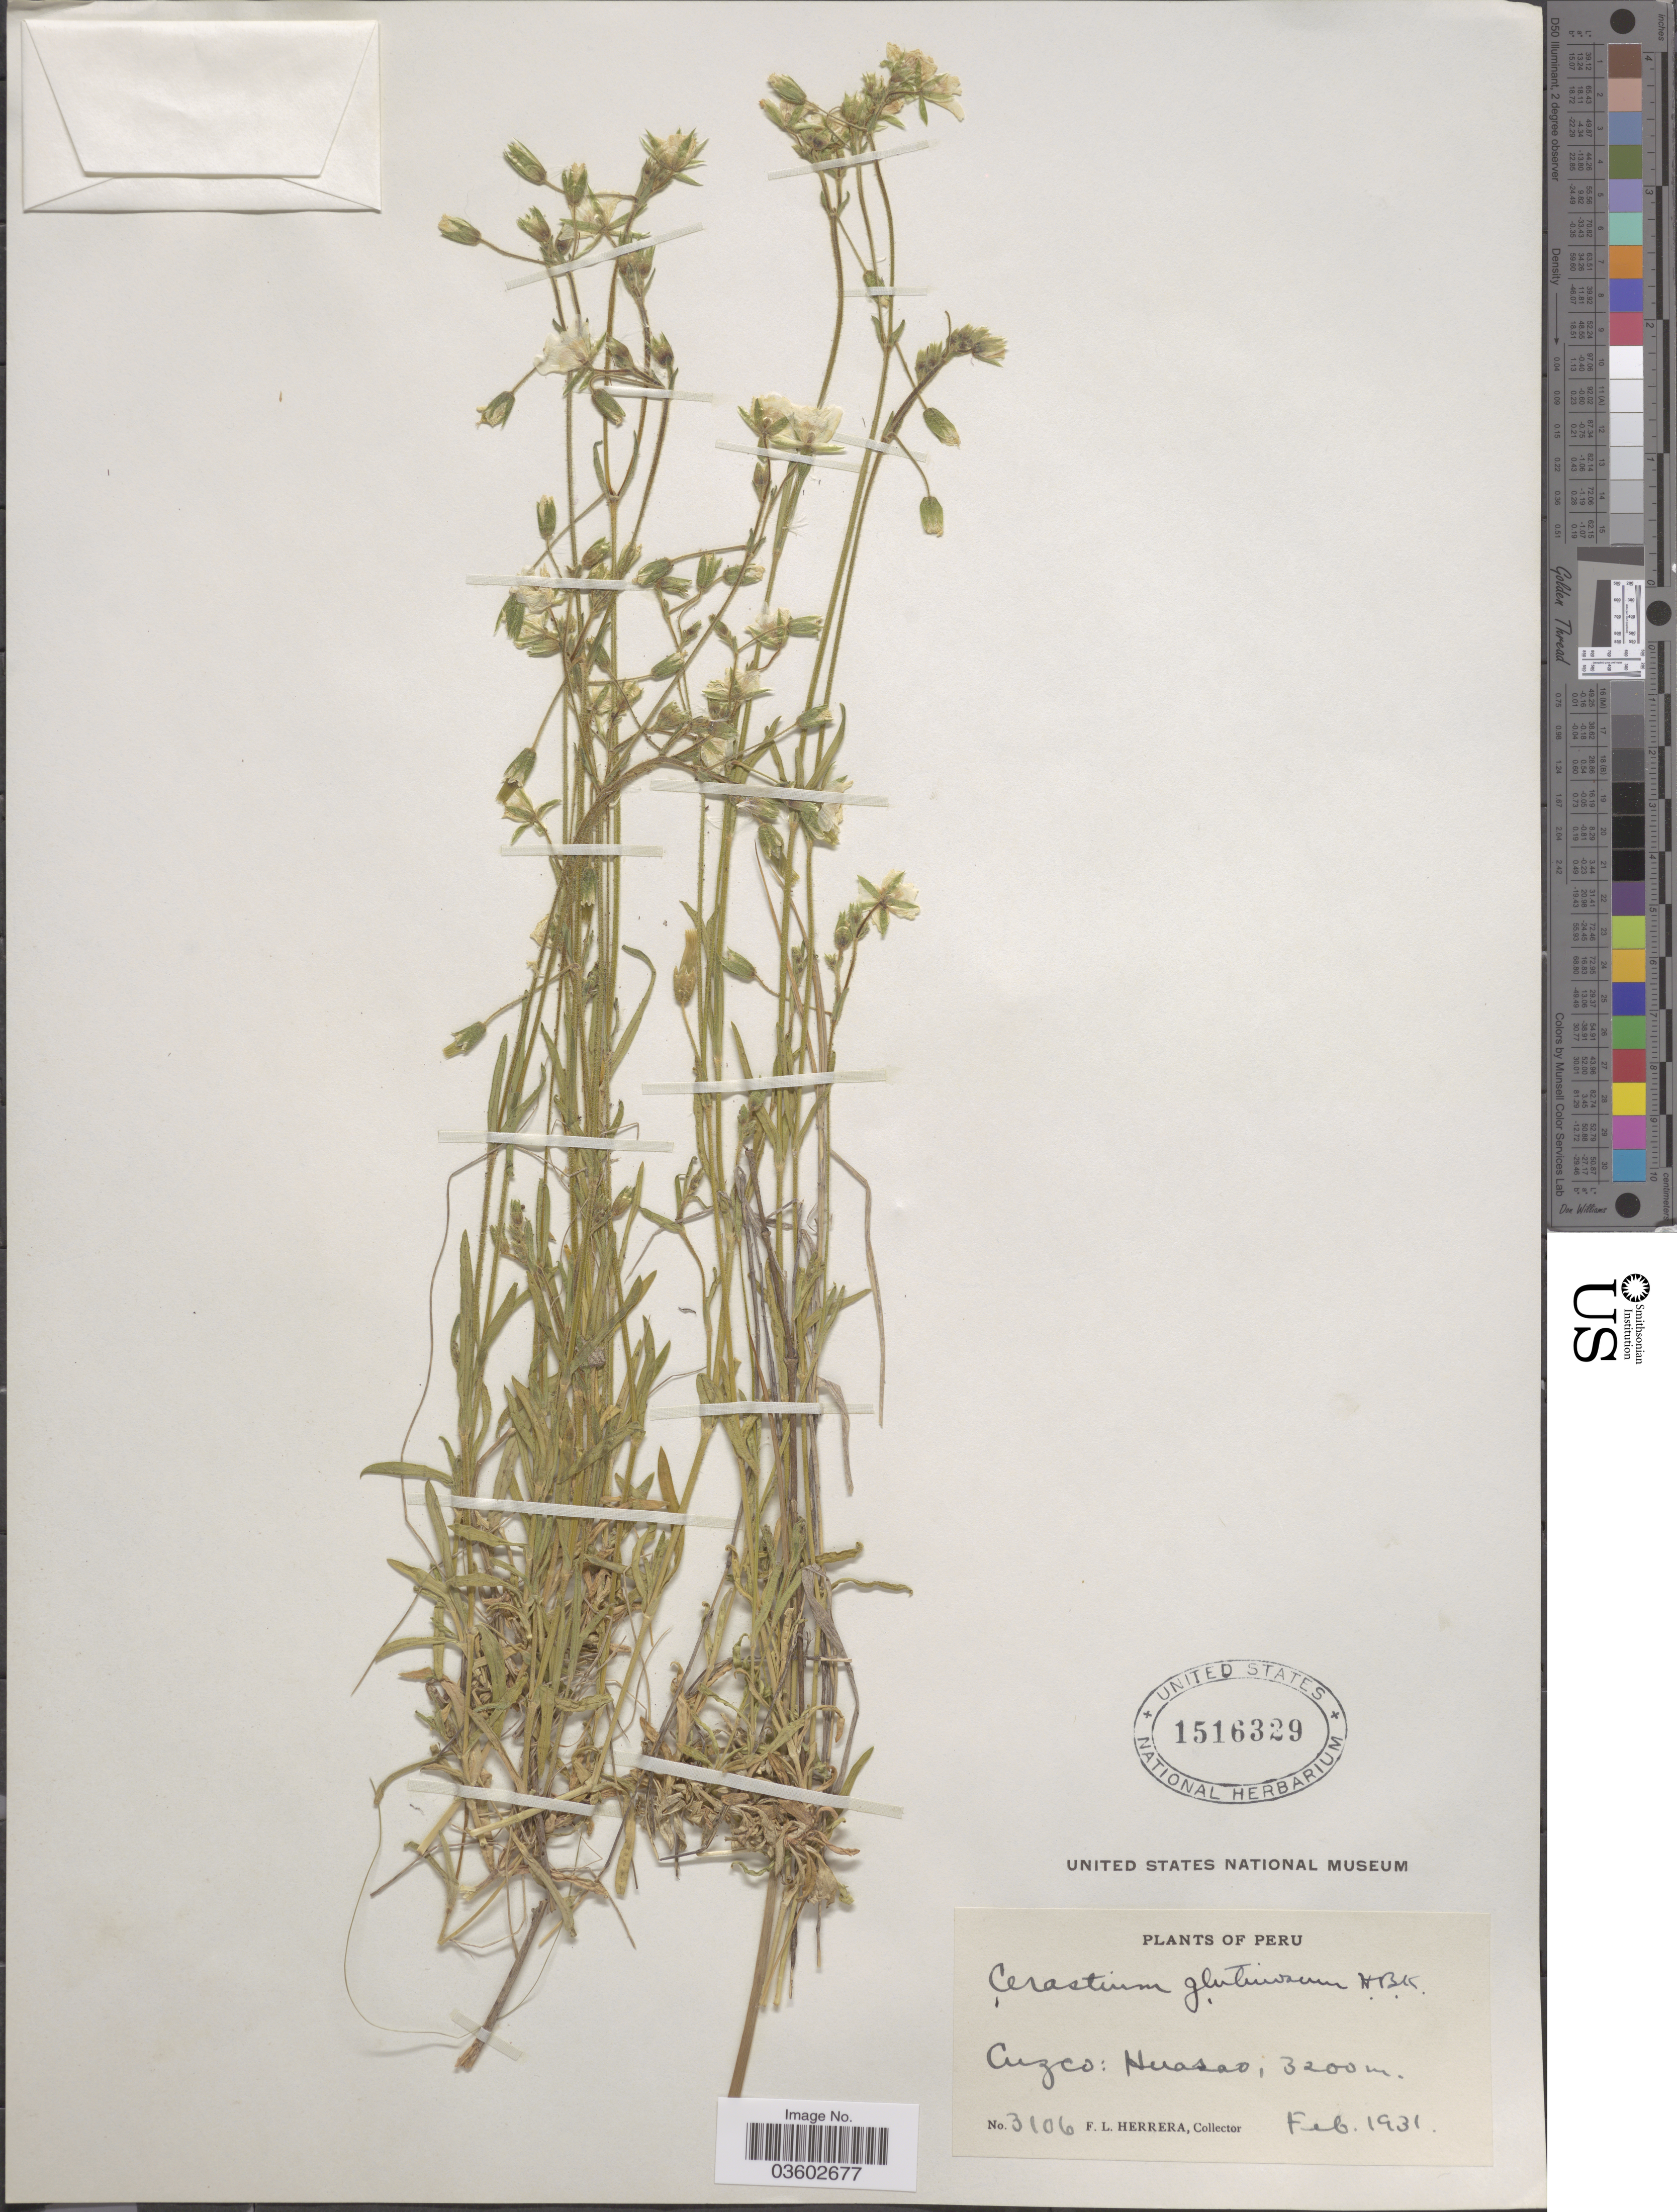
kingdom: Plantae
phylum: Tracheophyta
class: Magnoliopsida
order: Caryophyllales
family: Caryophyllaceae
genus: Cerastium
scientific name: Cerastium kunthii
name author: Briq.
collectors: F. L. Herrera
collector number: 3106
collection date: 1931-02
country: Peru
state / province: Cusco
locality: Cuzco: Huasao.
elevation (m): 3200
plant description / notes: Leaf tissue sampled for DNA sequencing.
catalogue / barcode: US 1516329